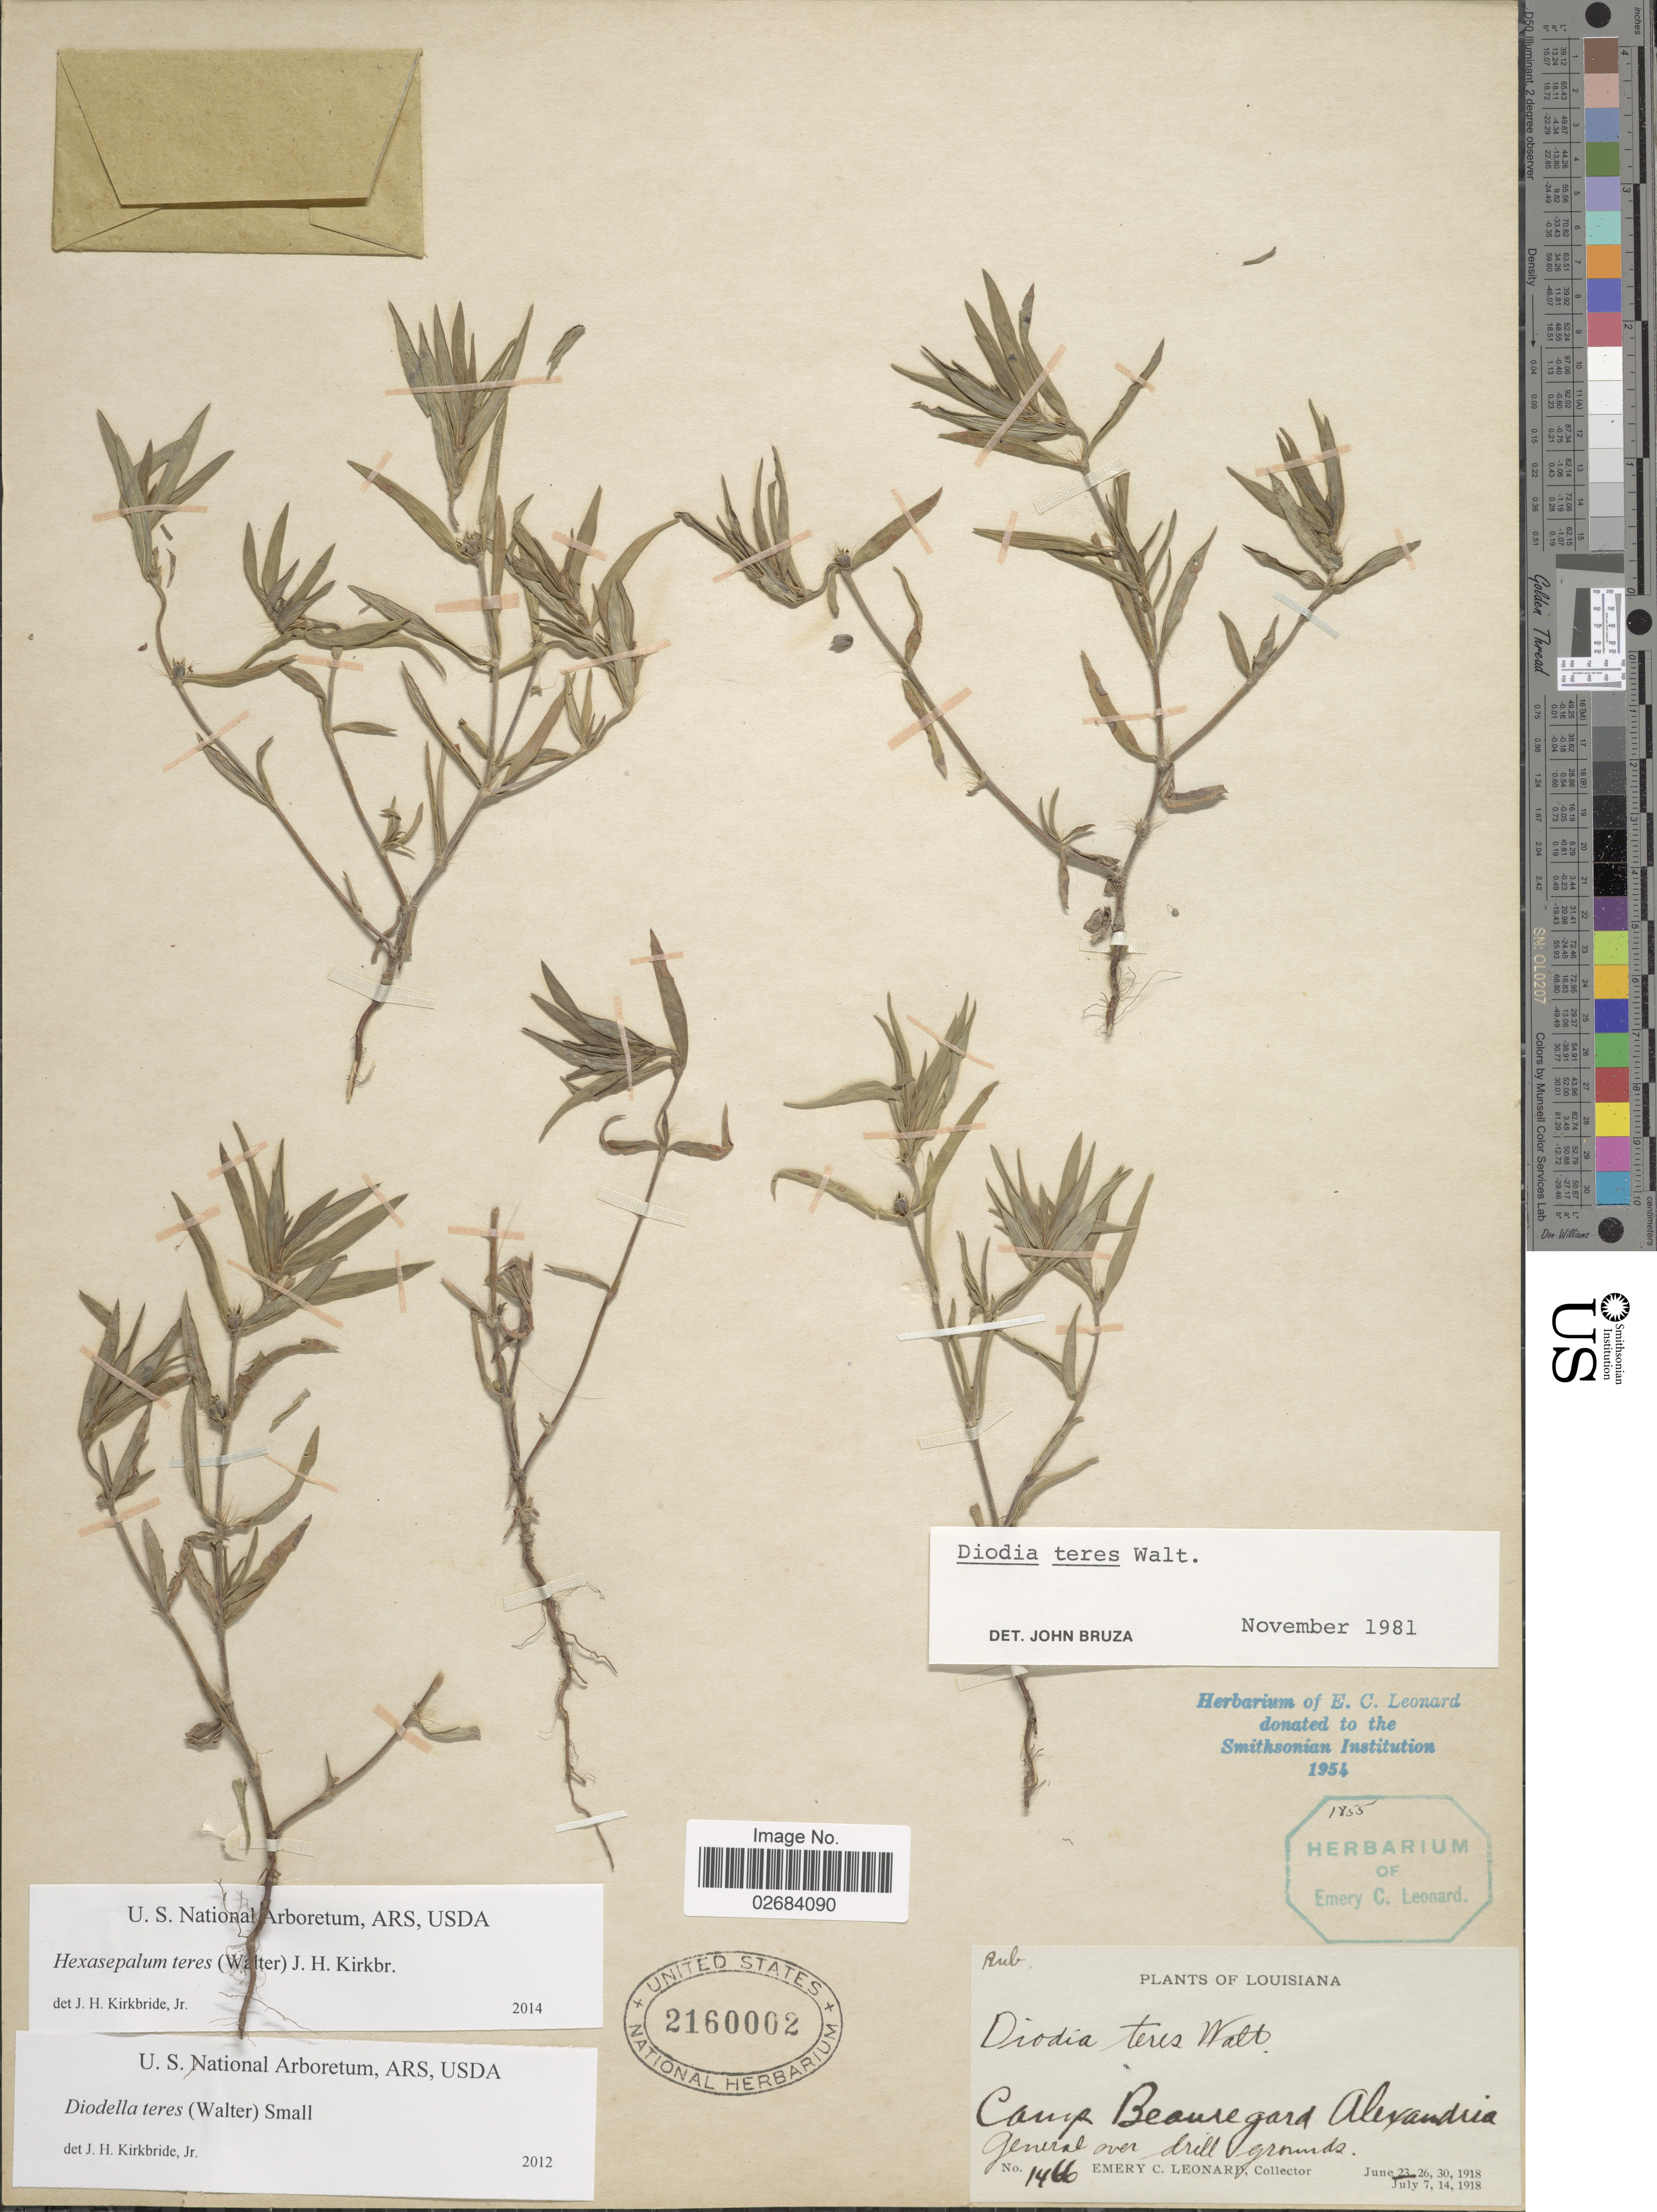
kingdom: Plantae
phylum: Tracheophyta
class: Magnoliopsida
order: Gentianales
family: Rubiaceae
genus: Diodia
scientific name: Diodia teres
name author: Walter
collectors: E. C. Leonard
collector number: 1466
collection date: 1918-06-23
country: United States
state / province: Louisiana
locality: Camp Beauregard Alexandria, General over drill ground.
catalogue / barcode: US 2160002